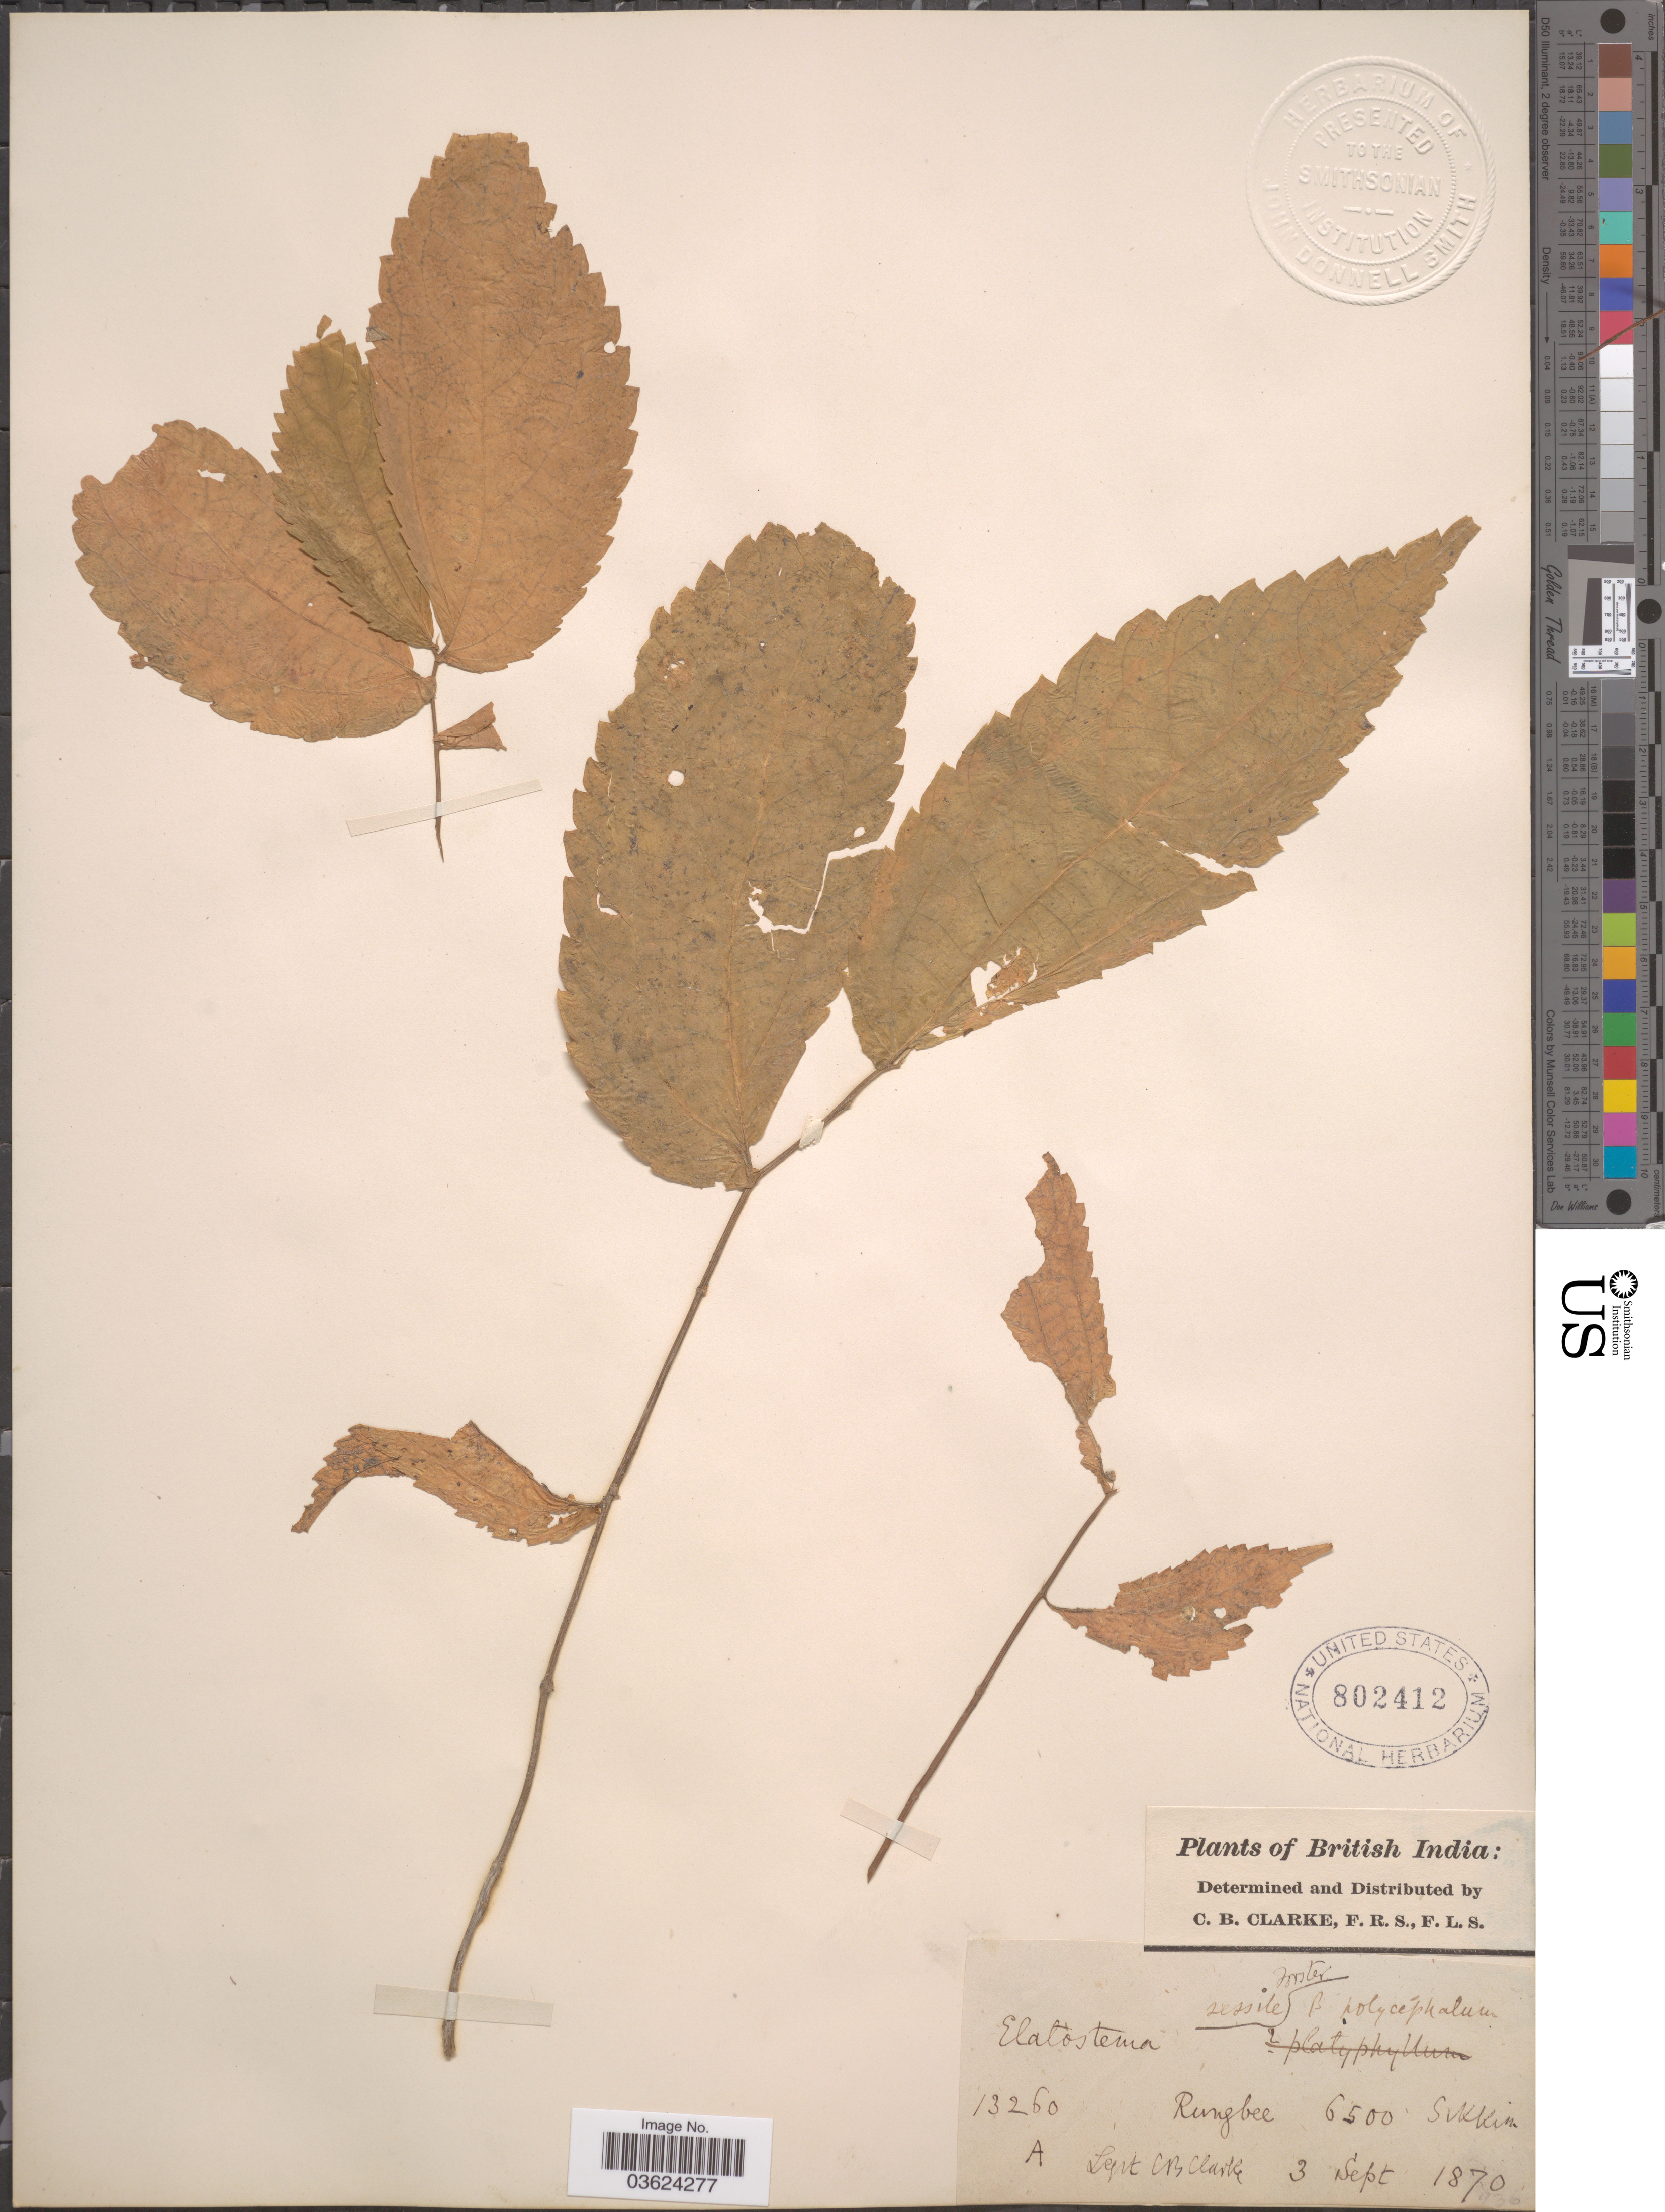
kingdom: Plantae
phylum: Tracheophyta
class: Magnoliopsida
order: Rosales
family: Urticaceae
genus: Elatostema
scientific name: Elatostema sessile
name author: J.R. Forst. & G. Forst.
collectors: C. B. Clarke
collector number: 13260A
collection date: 1870-09-03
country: India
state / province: Sikkim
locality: British India. Rungbee.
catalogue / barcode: US 802412